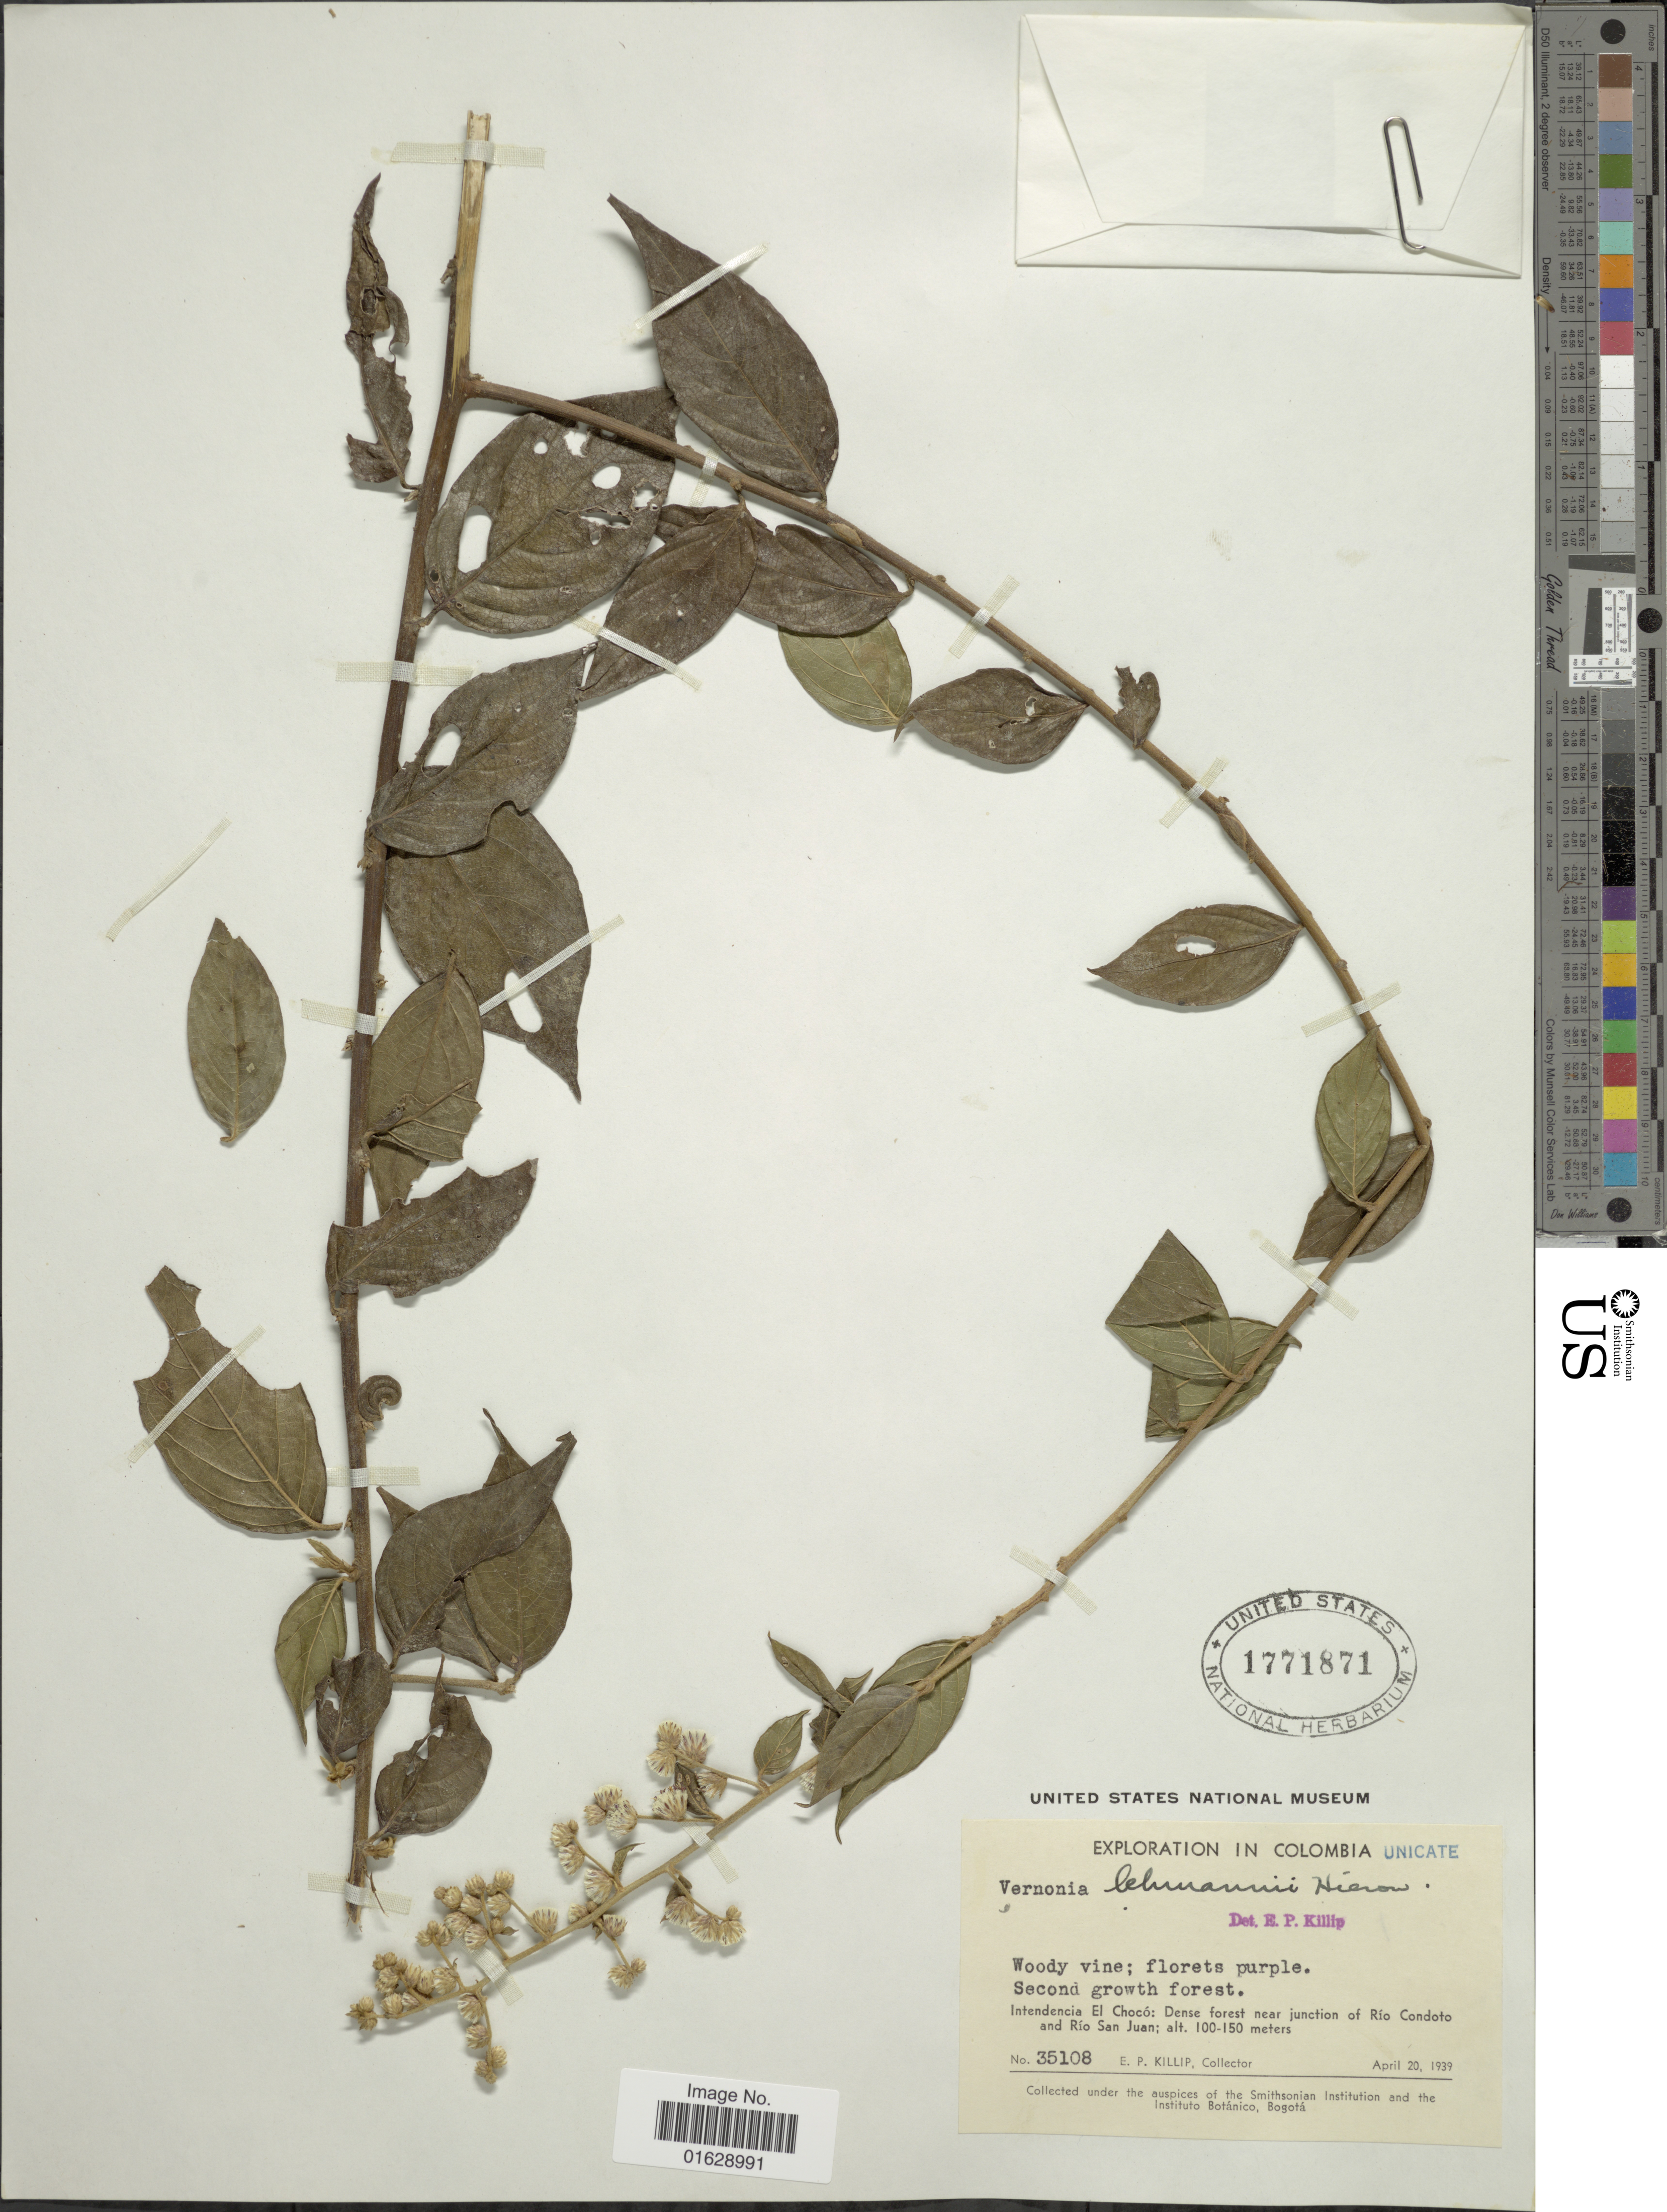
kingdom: Plantae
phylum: Tracheophyta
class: Magnoliopsida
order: Asterales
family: Asteraceae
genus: Lepidaploa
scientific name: Lepidaploa lehmannii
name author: (Hieron.) H. Rob.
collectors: E. P. Killip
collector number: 35108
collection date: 1939-04-20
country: Colombia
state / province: Chocó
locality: Intendencia El Choco: Dense forest near junction of Rio Condoto and Rio San Juan.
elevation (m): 100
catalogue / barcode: US 1771871